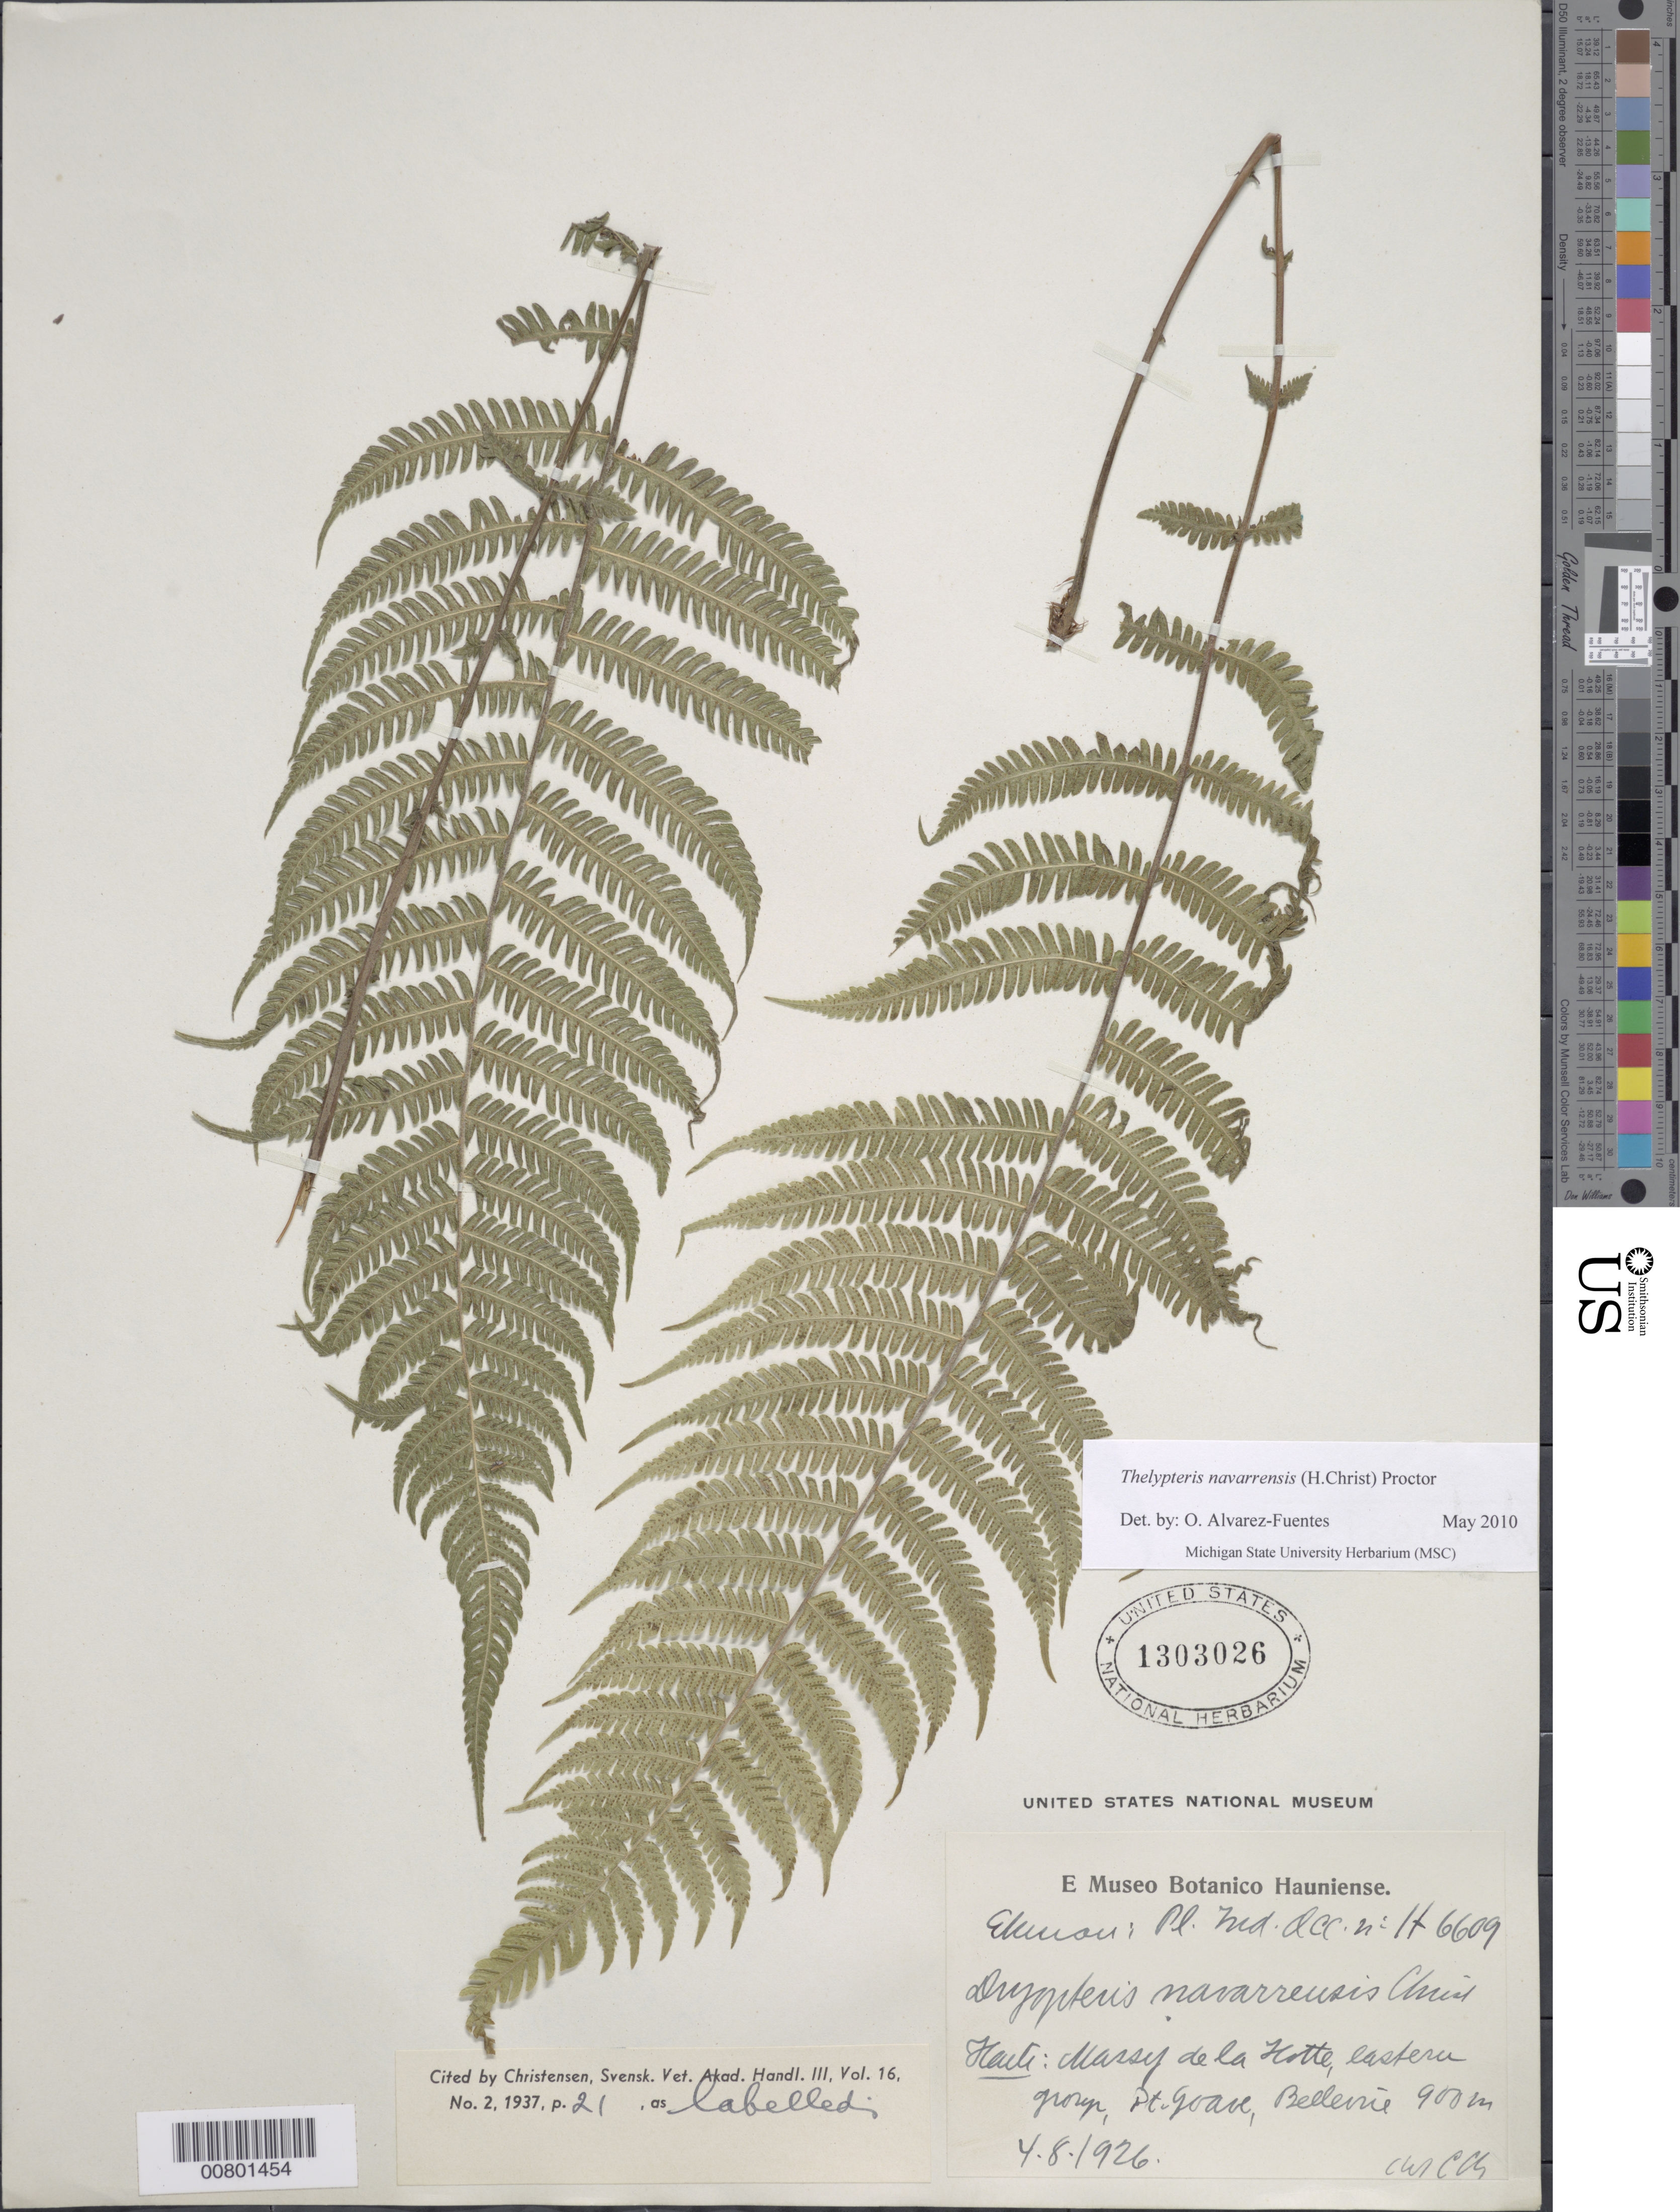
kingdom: Plantae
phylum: Tracheophyta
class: Polypodiopsida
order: Polypodiales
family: Thelypteridaceae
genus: Amauropelta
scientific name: Amauropelta navarrensis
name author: (C. Chr.) Pic. Serm.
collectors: E. L. Ekman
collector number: H 6609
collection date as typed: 04 Aug 1926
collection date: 1926-08-04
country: Haiti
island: Hispaniola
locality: Massif de la Hotte, eastern group, Pt. Goave at Bellevue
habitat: Laterite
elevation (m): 900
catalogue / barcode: US 1303026